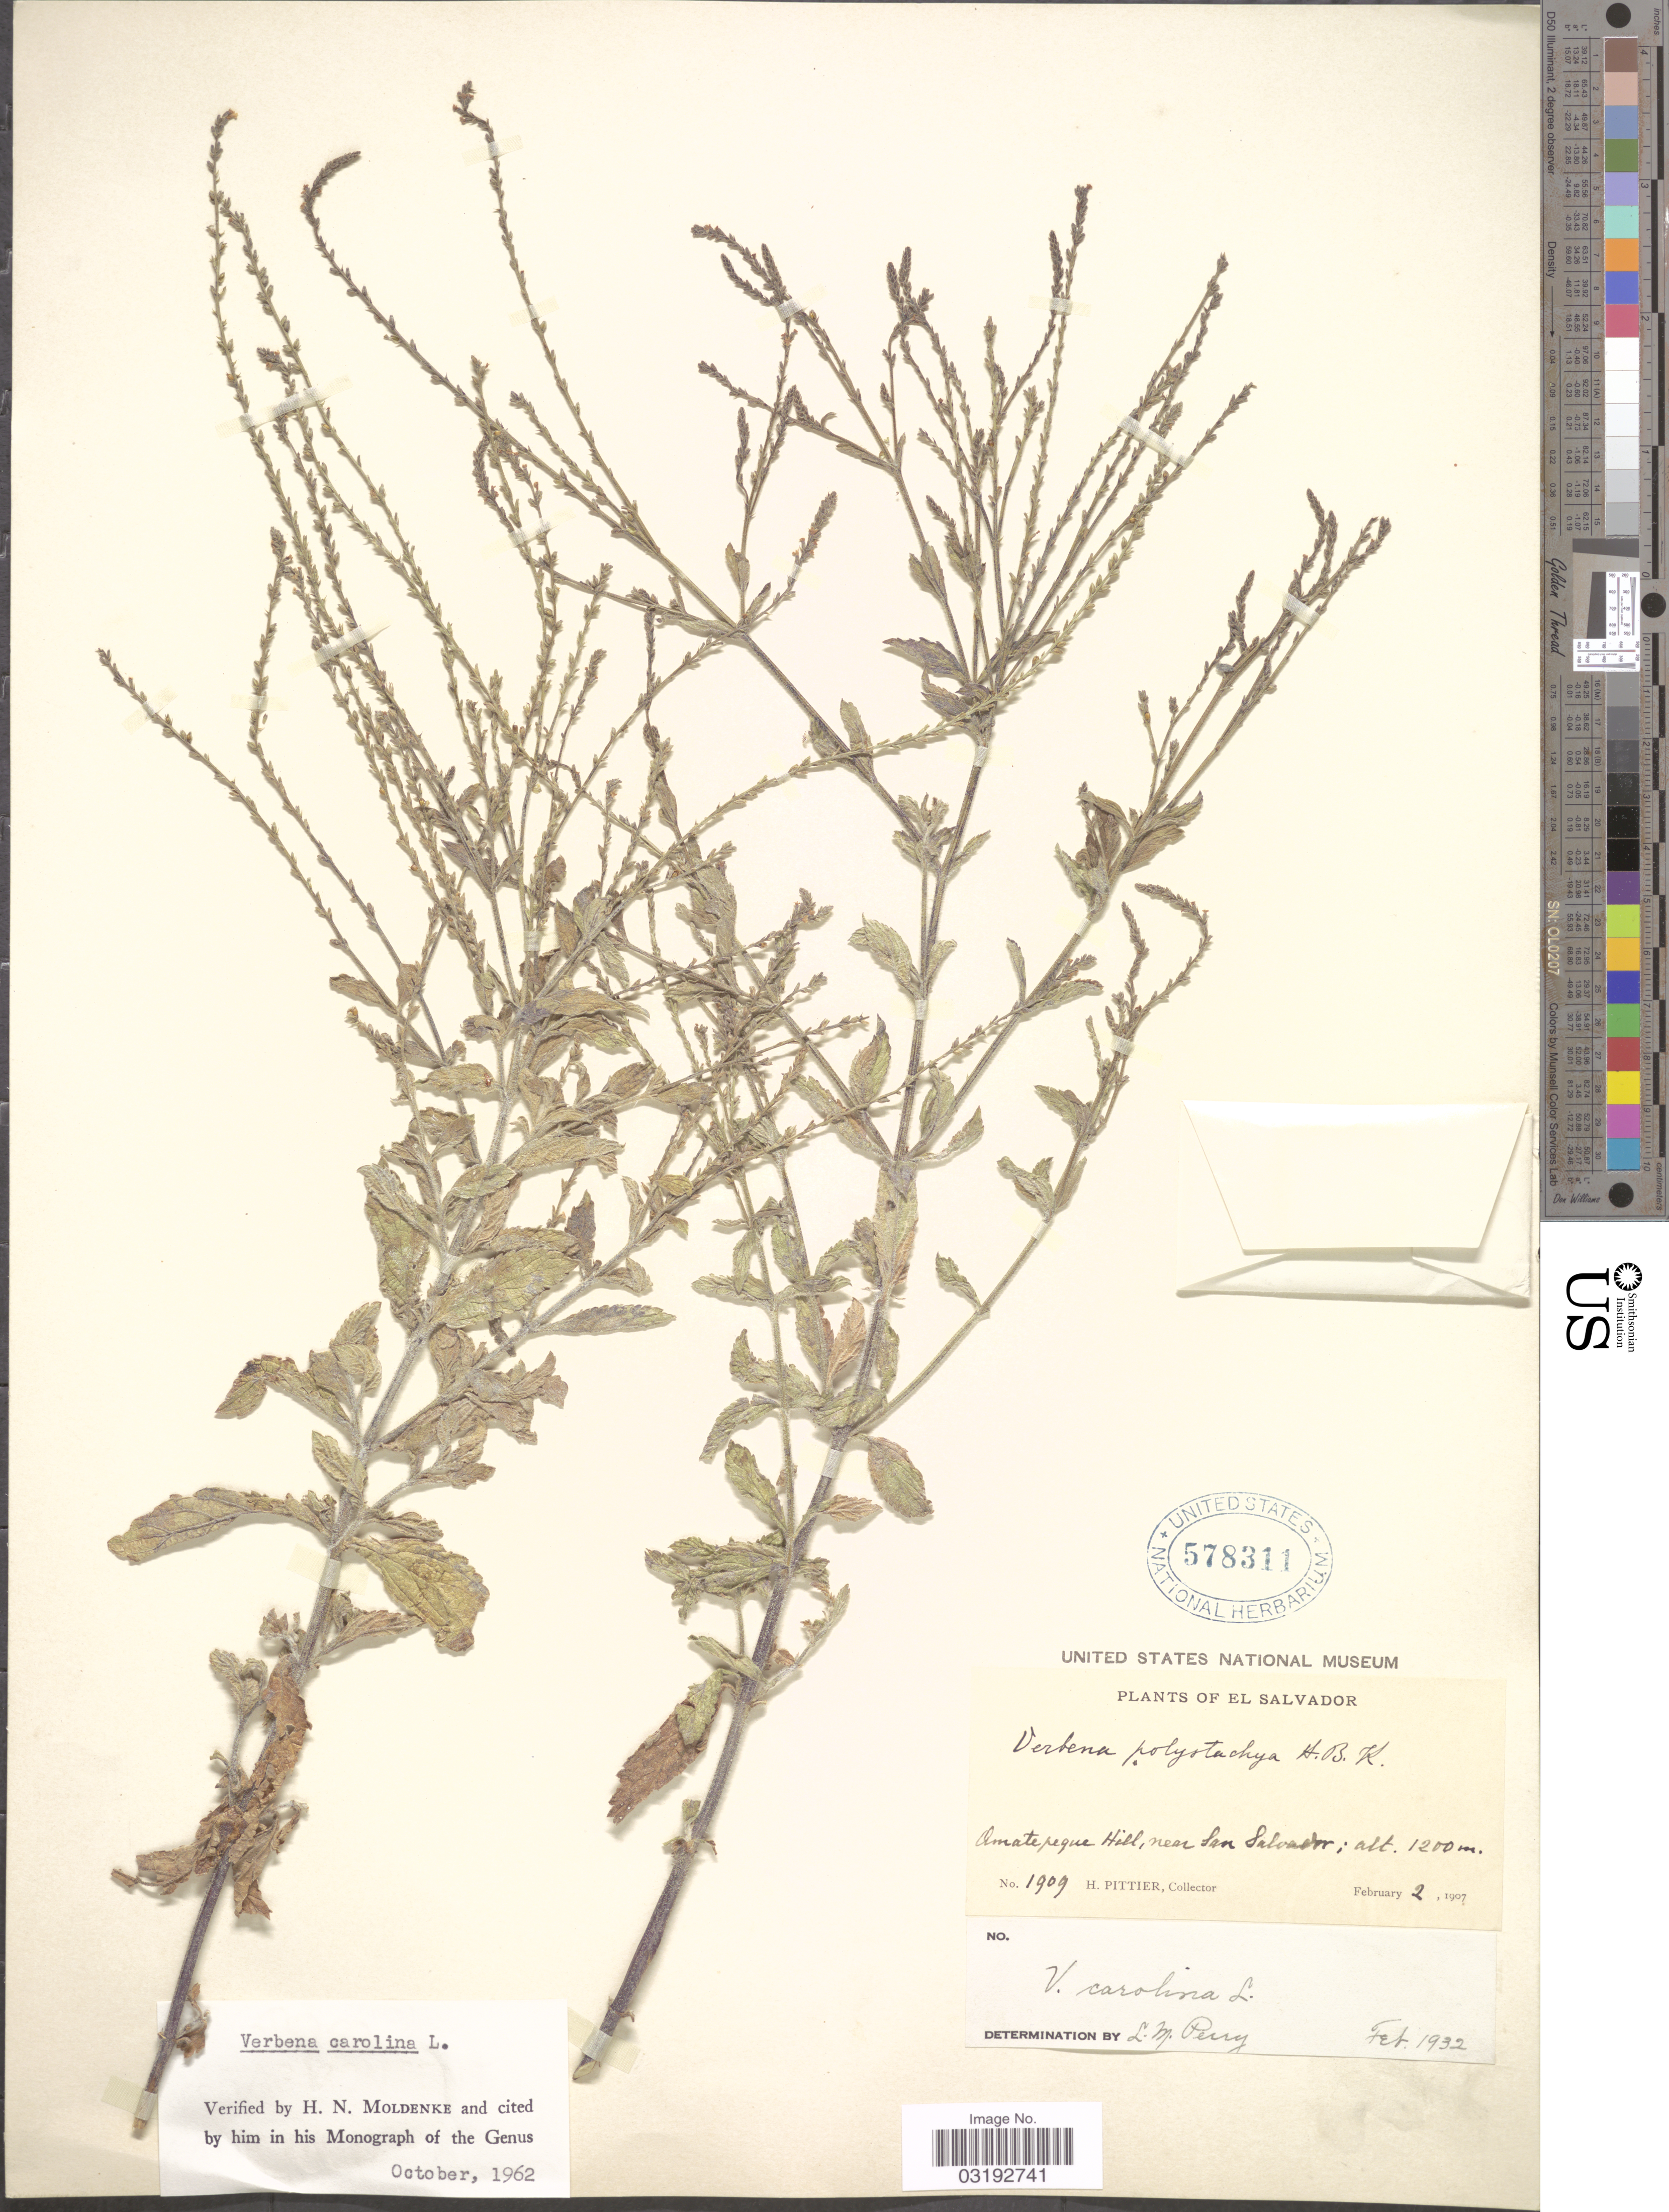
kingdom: Plantae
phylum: Tracheophyta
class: Magnoliopsida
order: Lamiales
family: Verbenaceae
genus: Verbena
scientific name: Verbena carolina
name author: L.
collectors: H. F. Pittier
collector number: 1909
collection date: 1907-02-02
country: El Salvador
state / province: San Salvador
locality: Amatepegue Hill, near San Salvador.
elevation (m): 1200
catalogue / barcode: US 578311